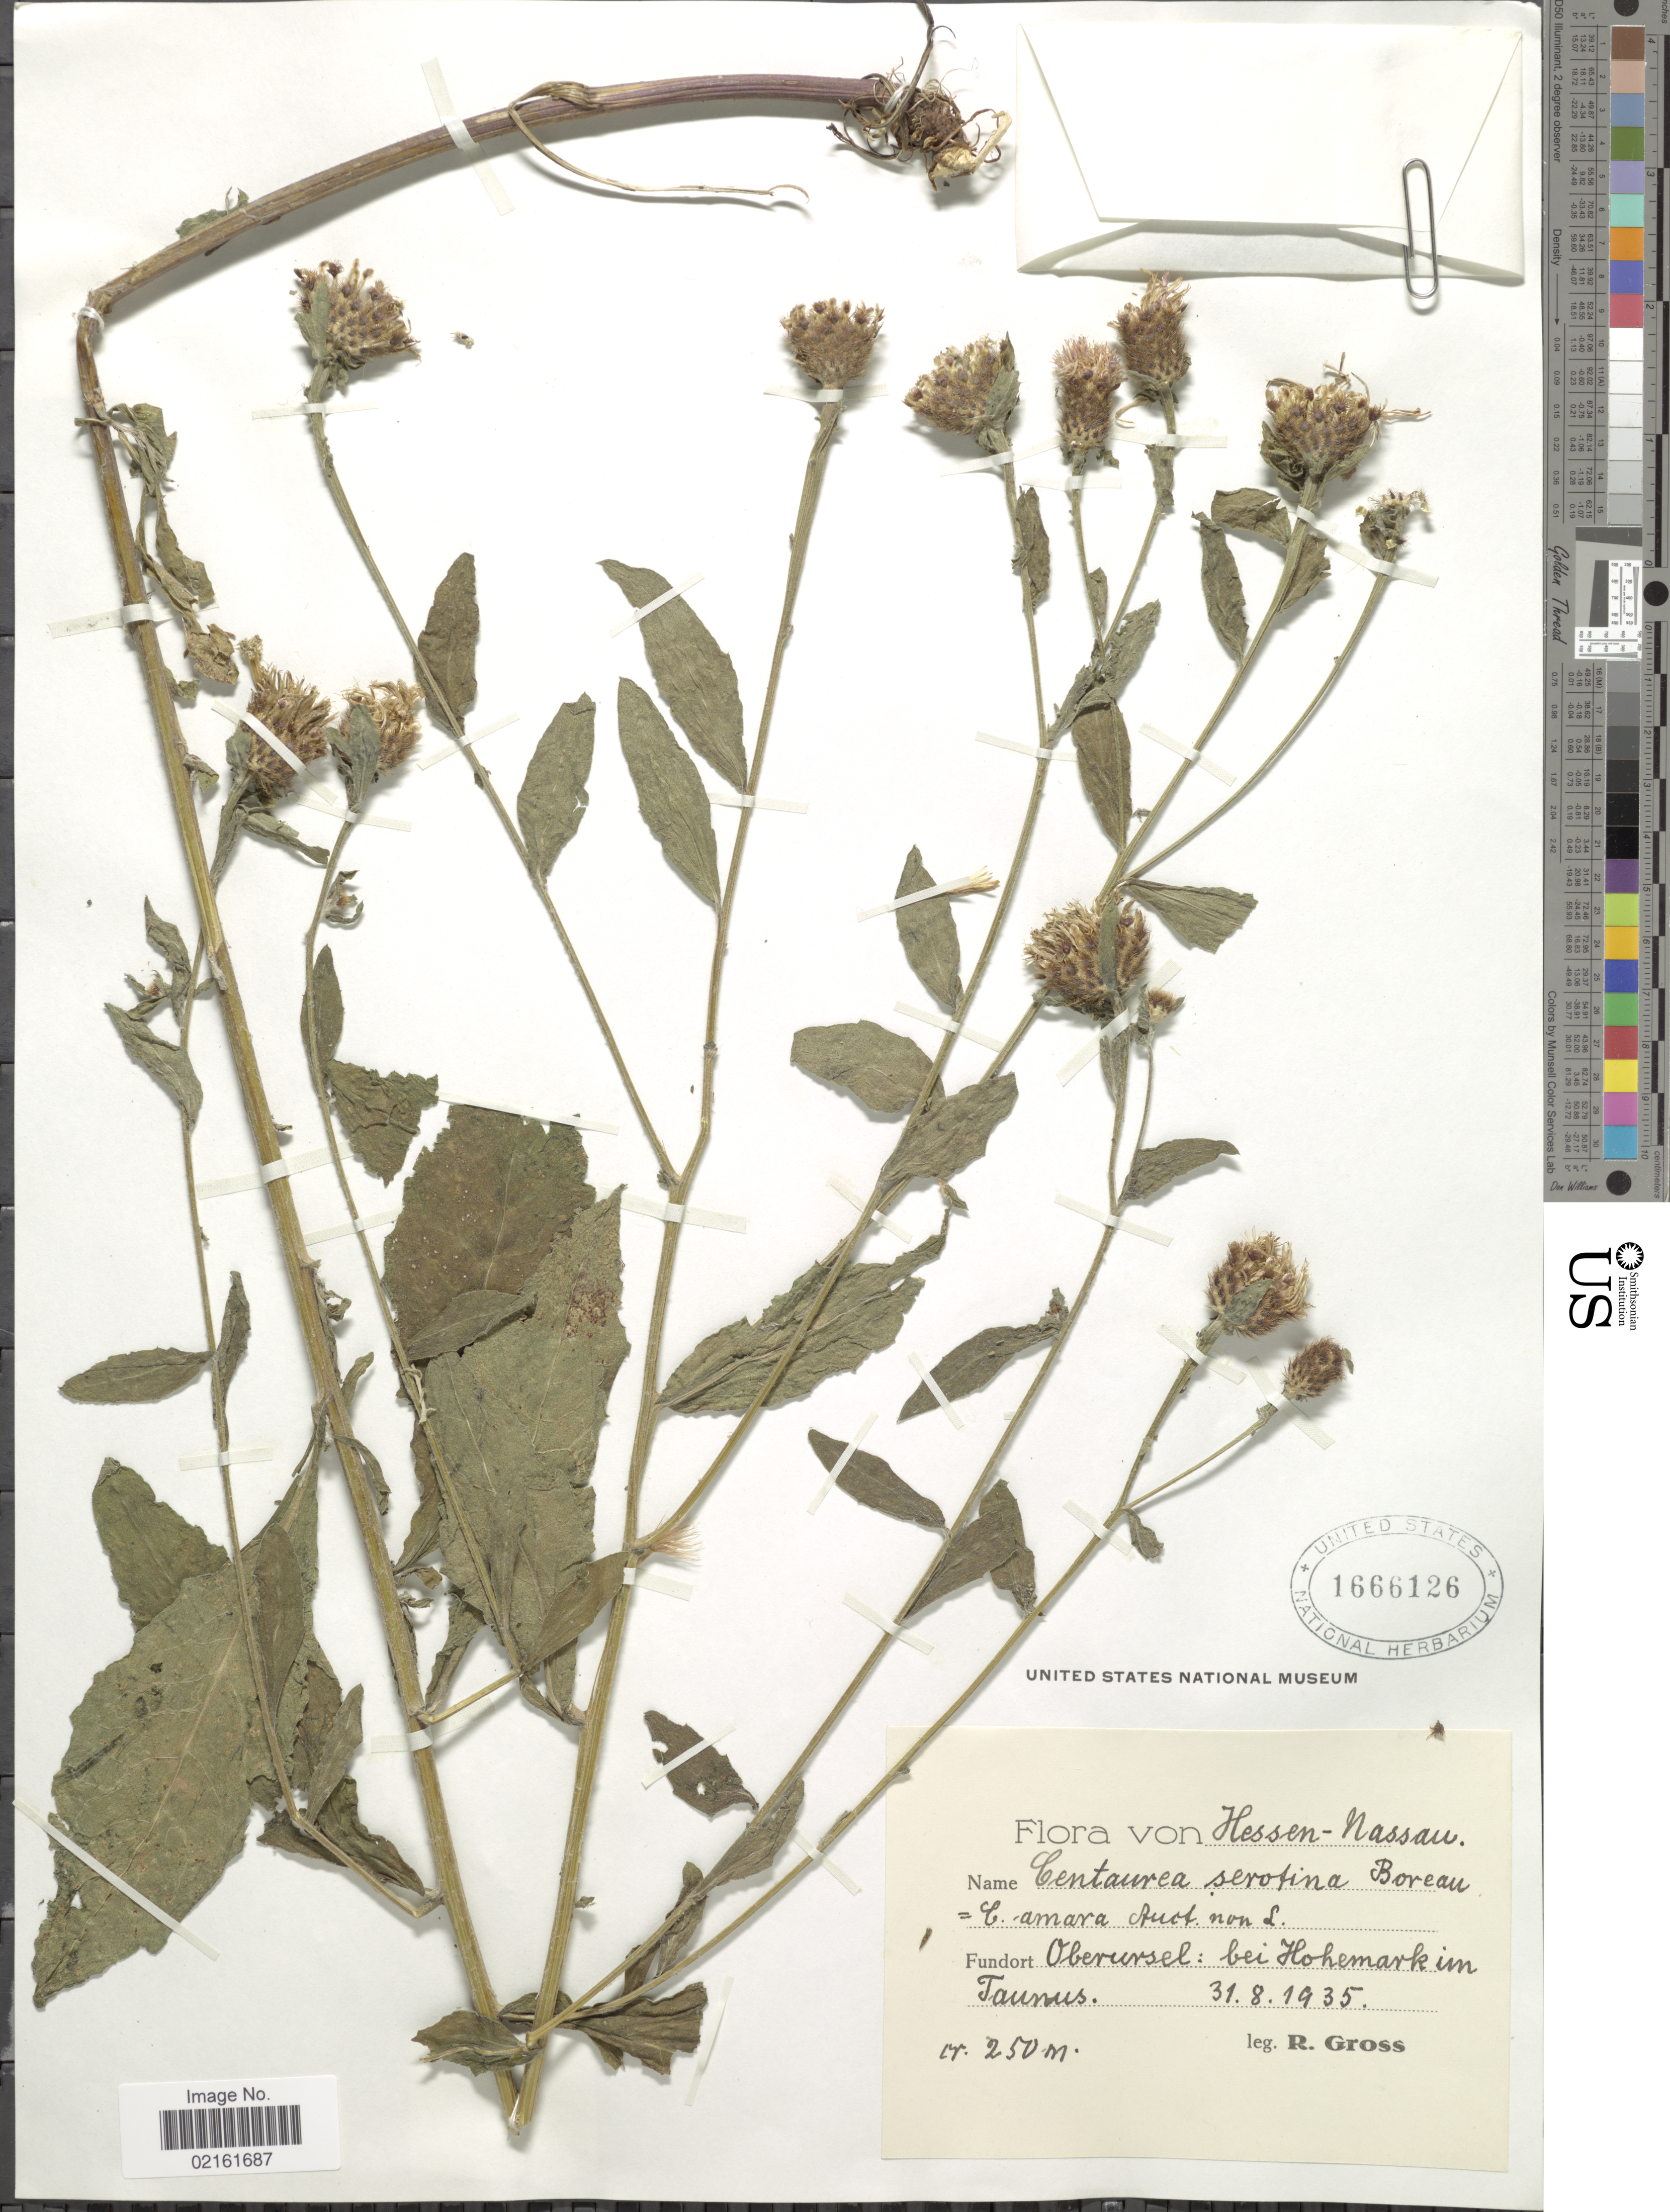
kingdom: Plantae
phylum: Tracheophyta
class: Magnoliopsida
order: Asterales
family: Asteraceae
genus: Centaurea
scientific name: Centaurea decipiens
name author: Thuill.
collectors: R. Gross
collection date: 1935-08-31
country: Germany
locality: Hessen-Nassau. Oberursel: bei Hohemark im Taunus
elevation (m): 250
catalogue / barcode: US 1666126